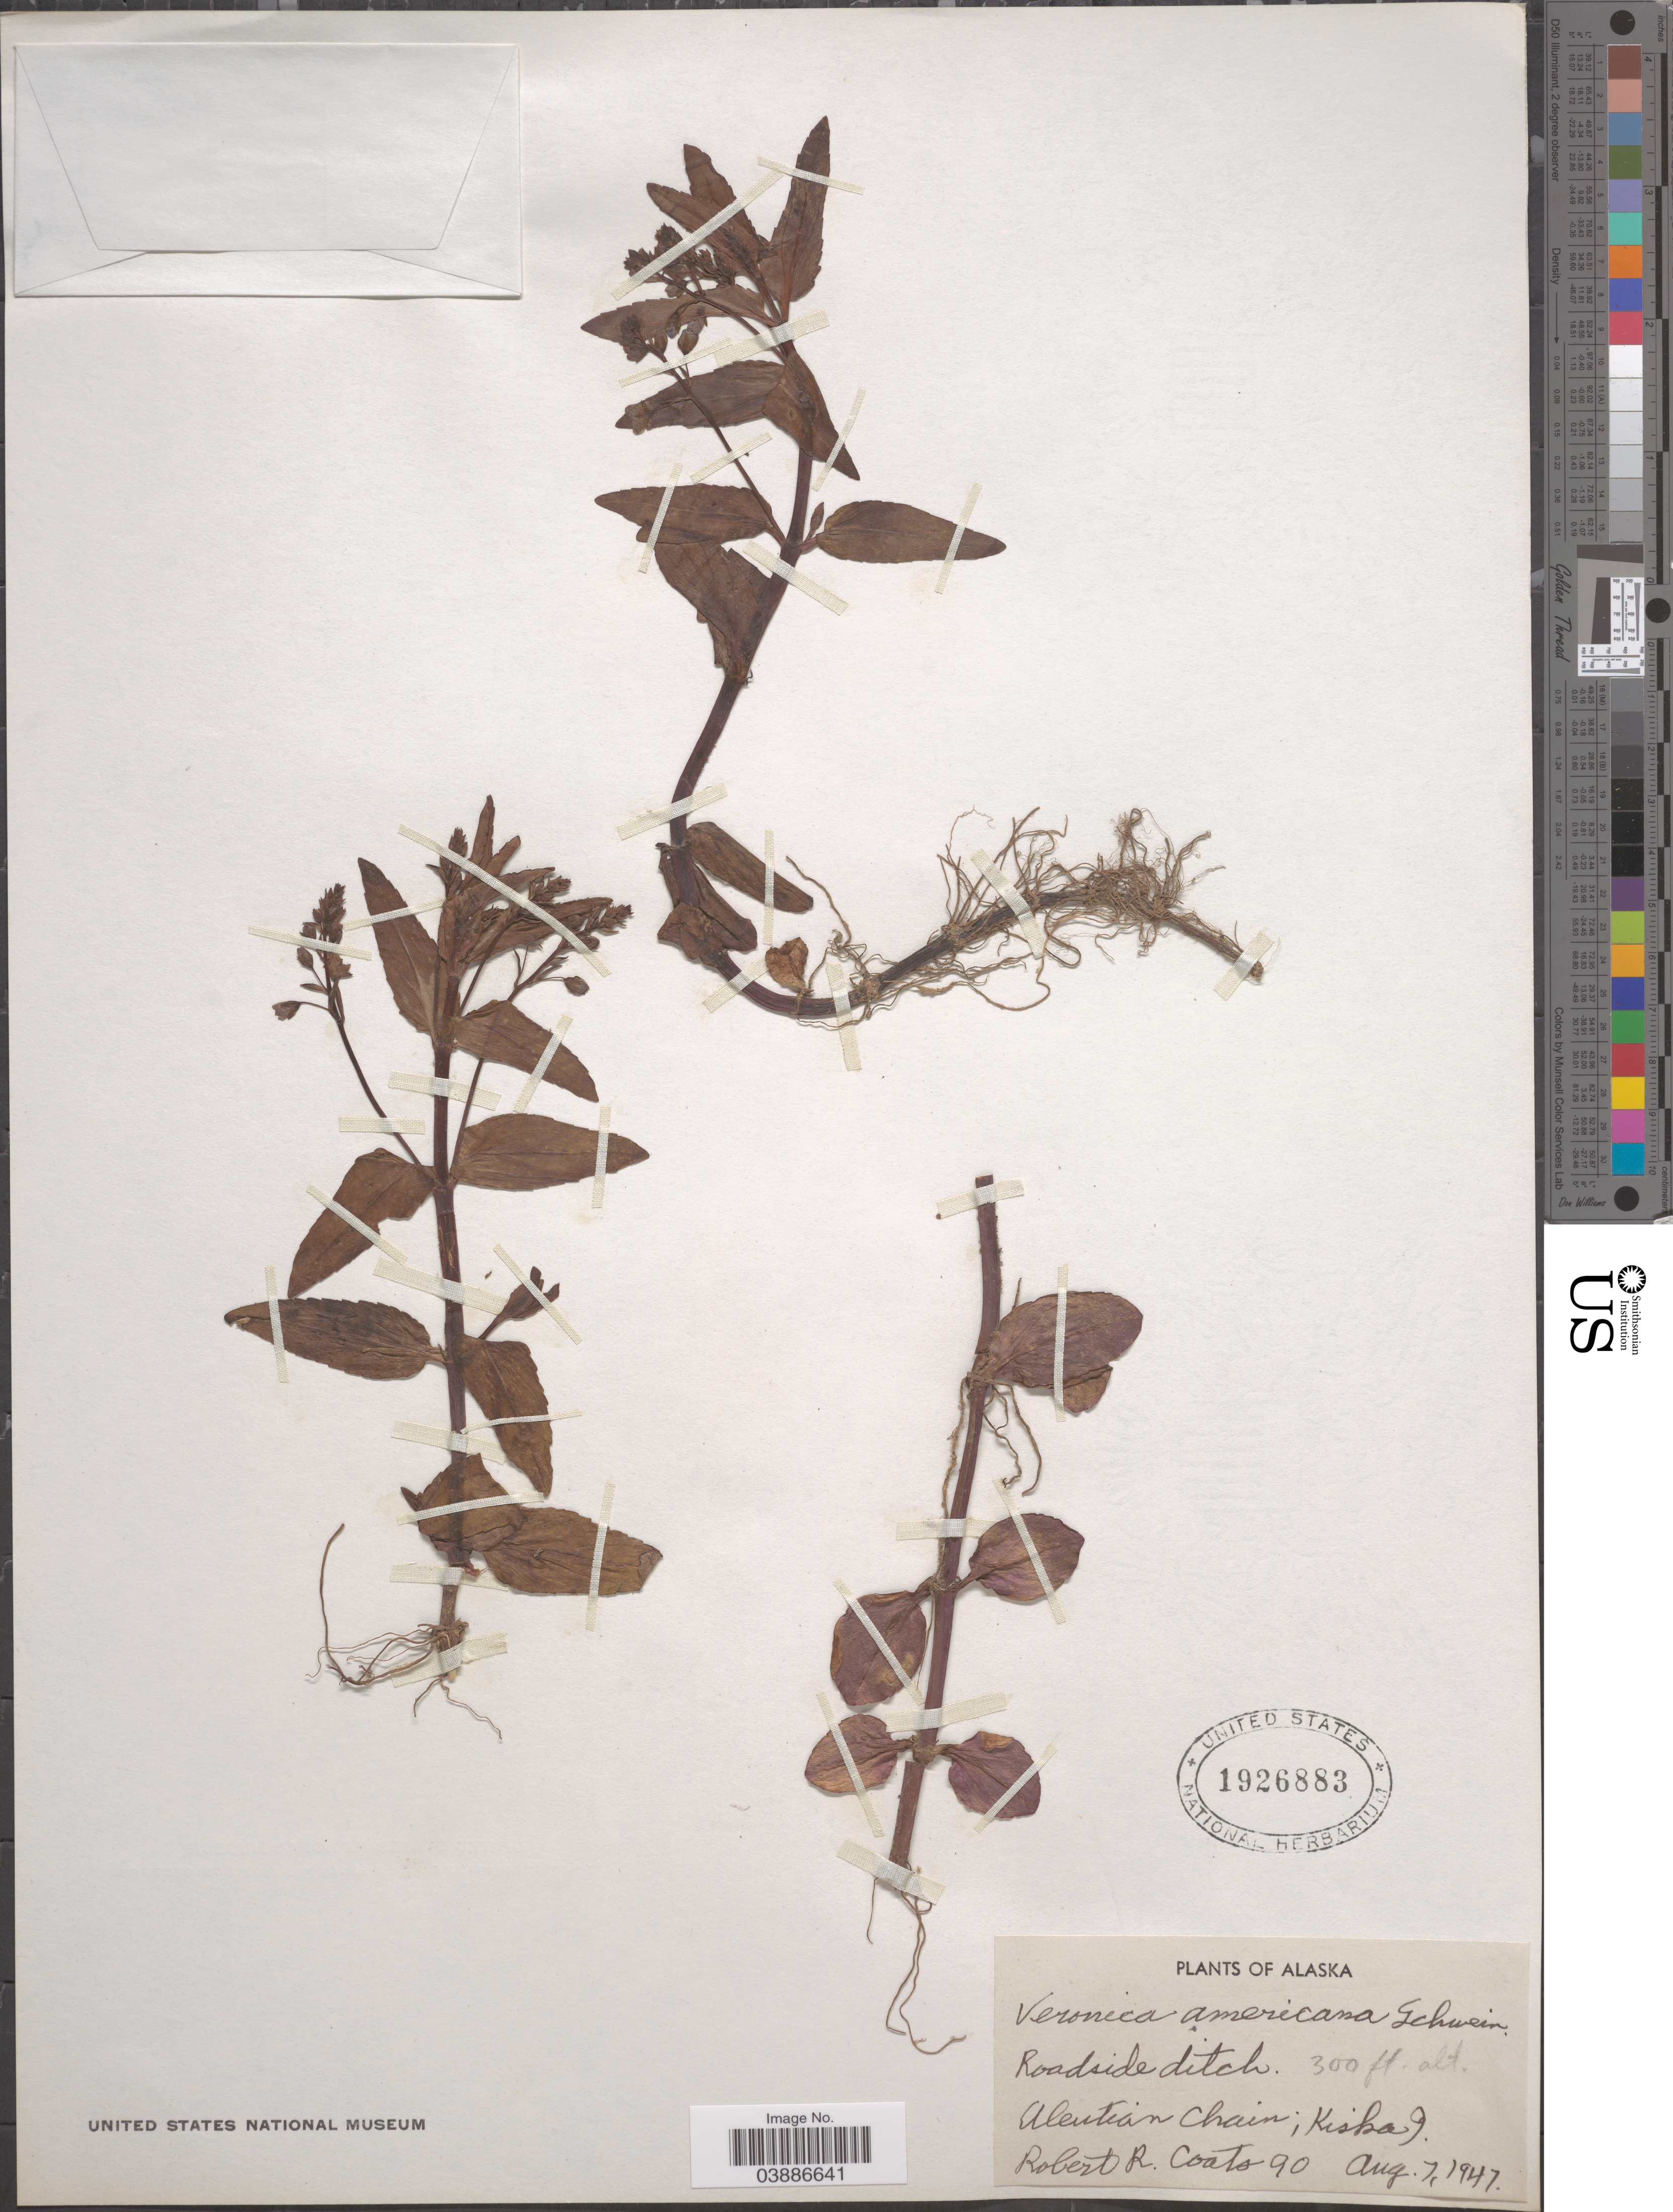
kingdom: Plantae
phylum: Tracheophyta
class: Magnoliopsida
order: Lamiales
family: Plantaginaceae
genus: Veronica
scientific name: Veronica americana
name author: Schwein. ex Benth.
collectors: R. Coats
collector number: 90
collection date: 1947-08-07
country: United States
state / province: Alaska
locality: Roadside ditch. Aleutian Chain; Kiska.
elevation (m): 91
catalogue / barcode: US 1926883